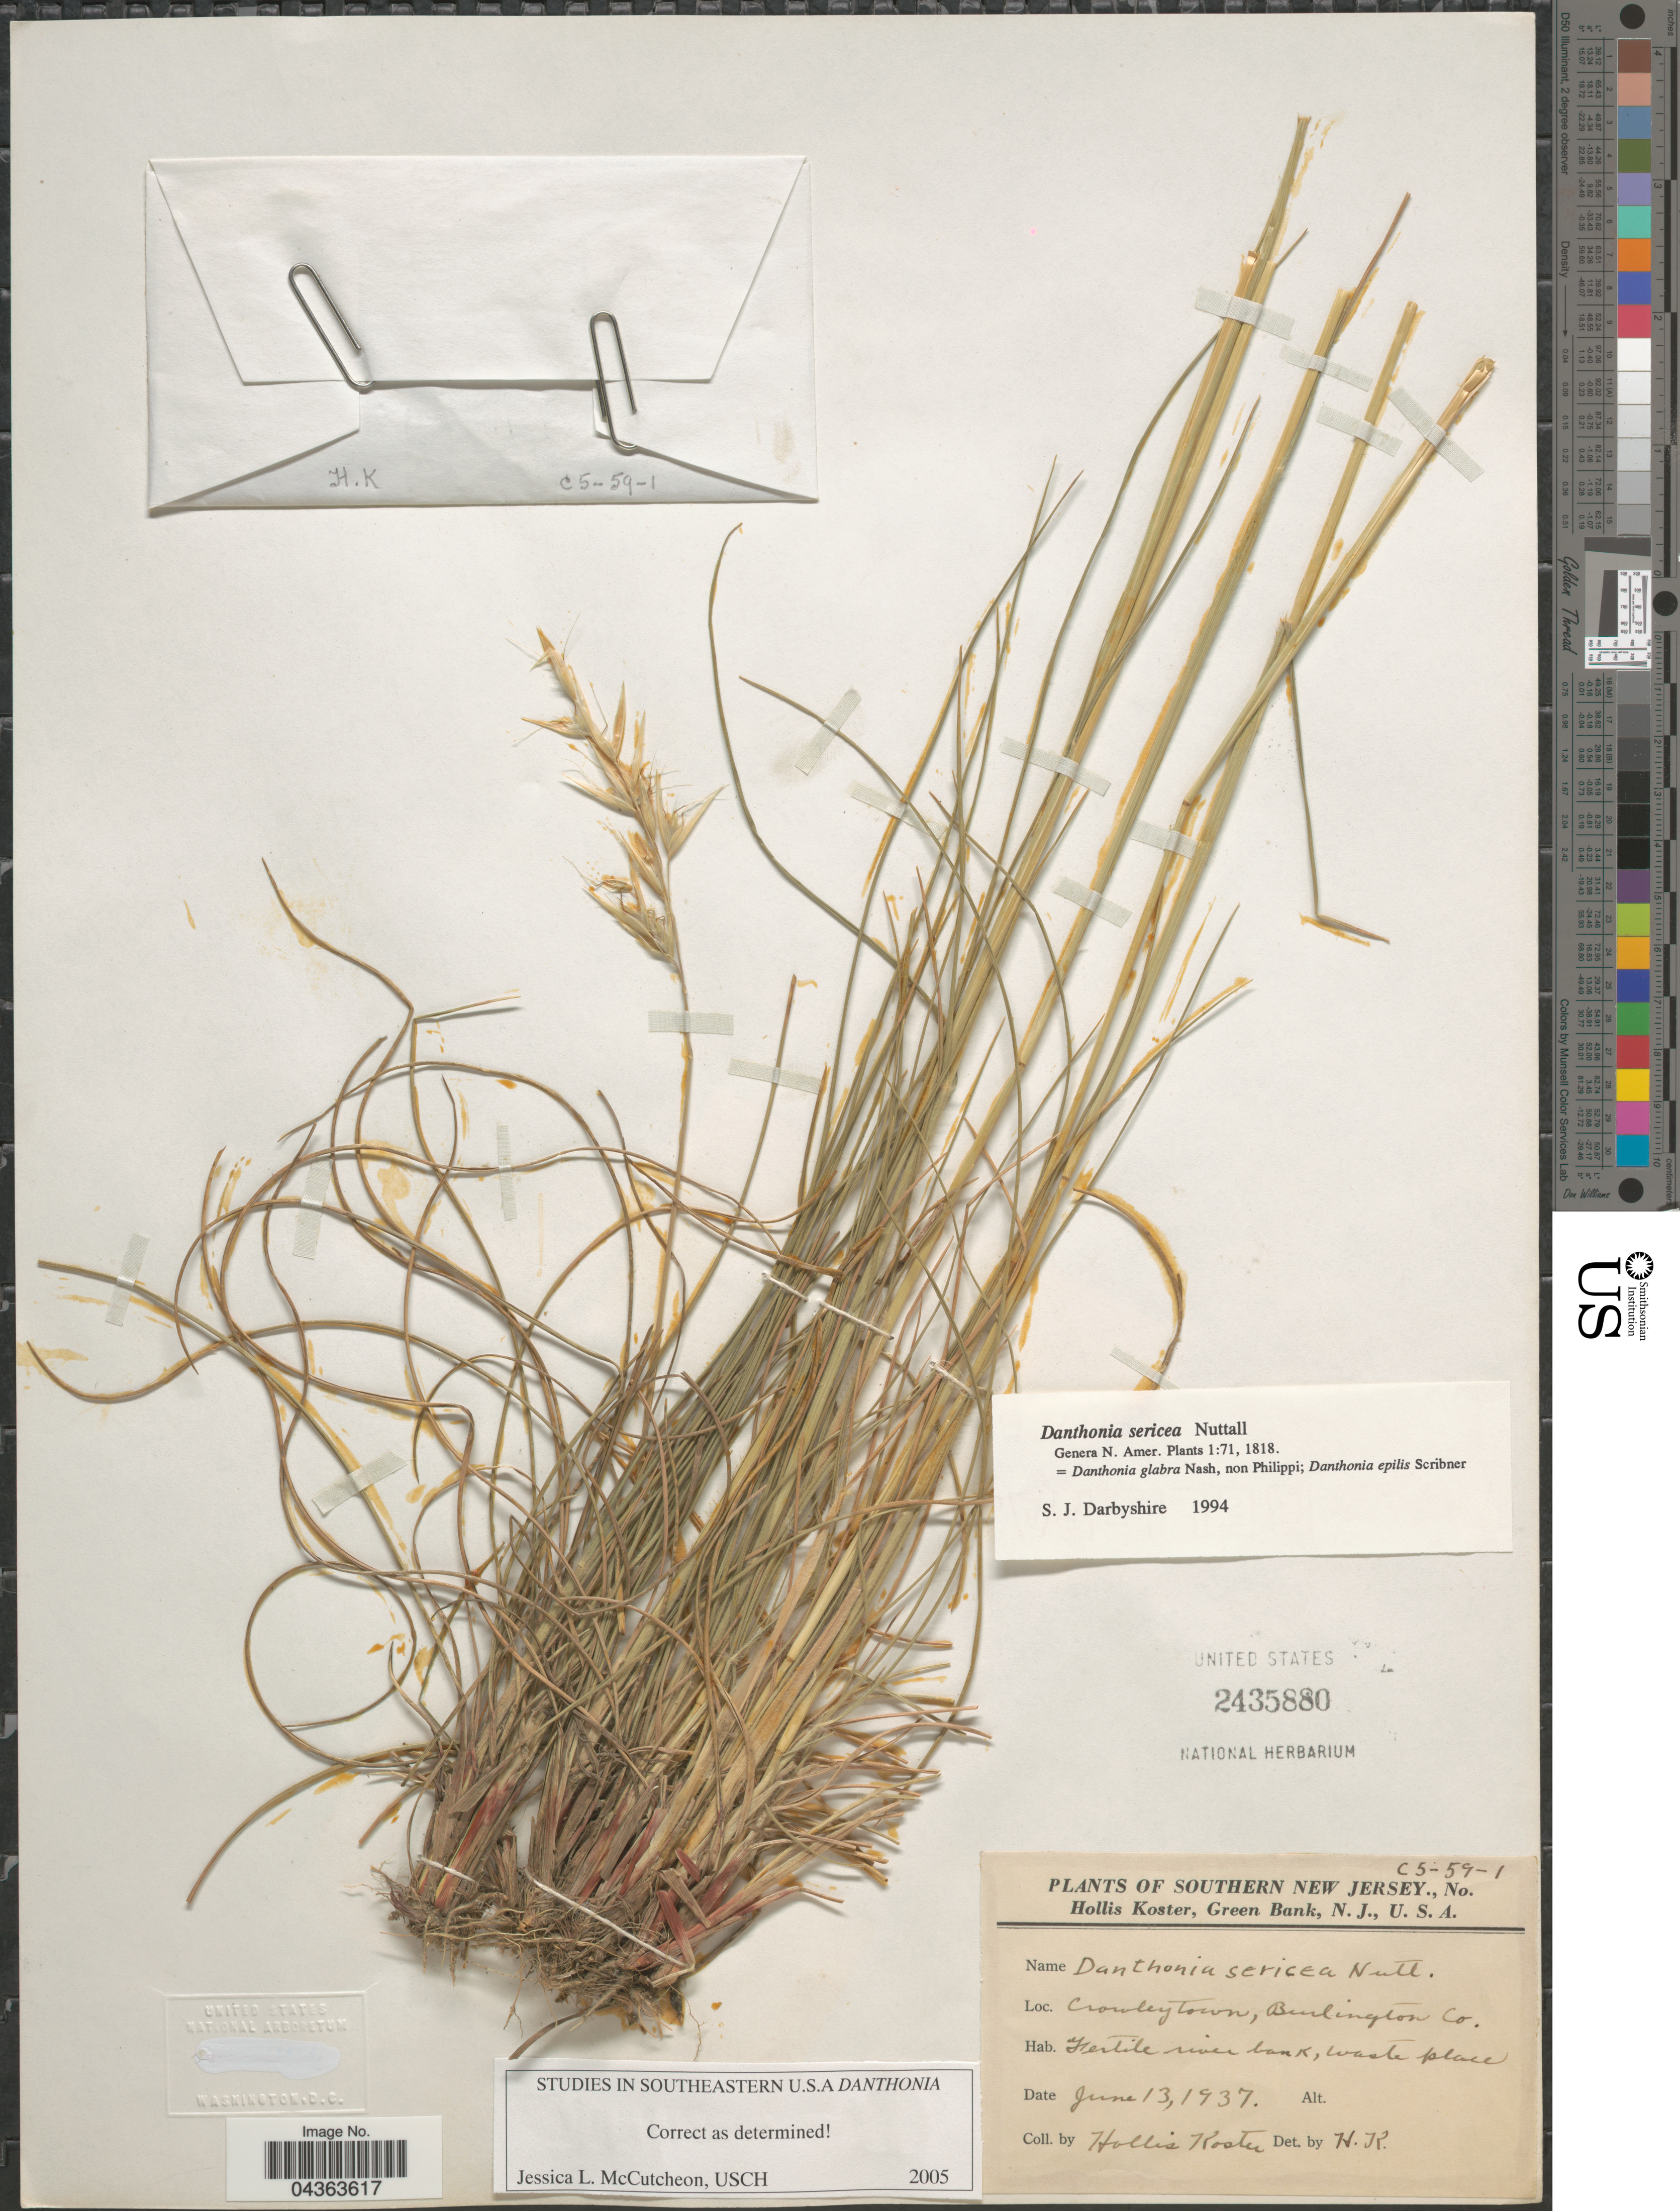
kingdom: Plantae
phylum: Tracheophyta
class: Liliopsida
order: Poales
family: Poaceae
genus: Danthonia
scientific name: Danthonia sericea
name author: Nutt.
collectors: H. Koster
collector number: C5-59-1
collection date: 1937-06-13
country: United States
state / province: Colorado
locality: Crowley Town, Burlington Co.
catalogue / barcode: US 2435880